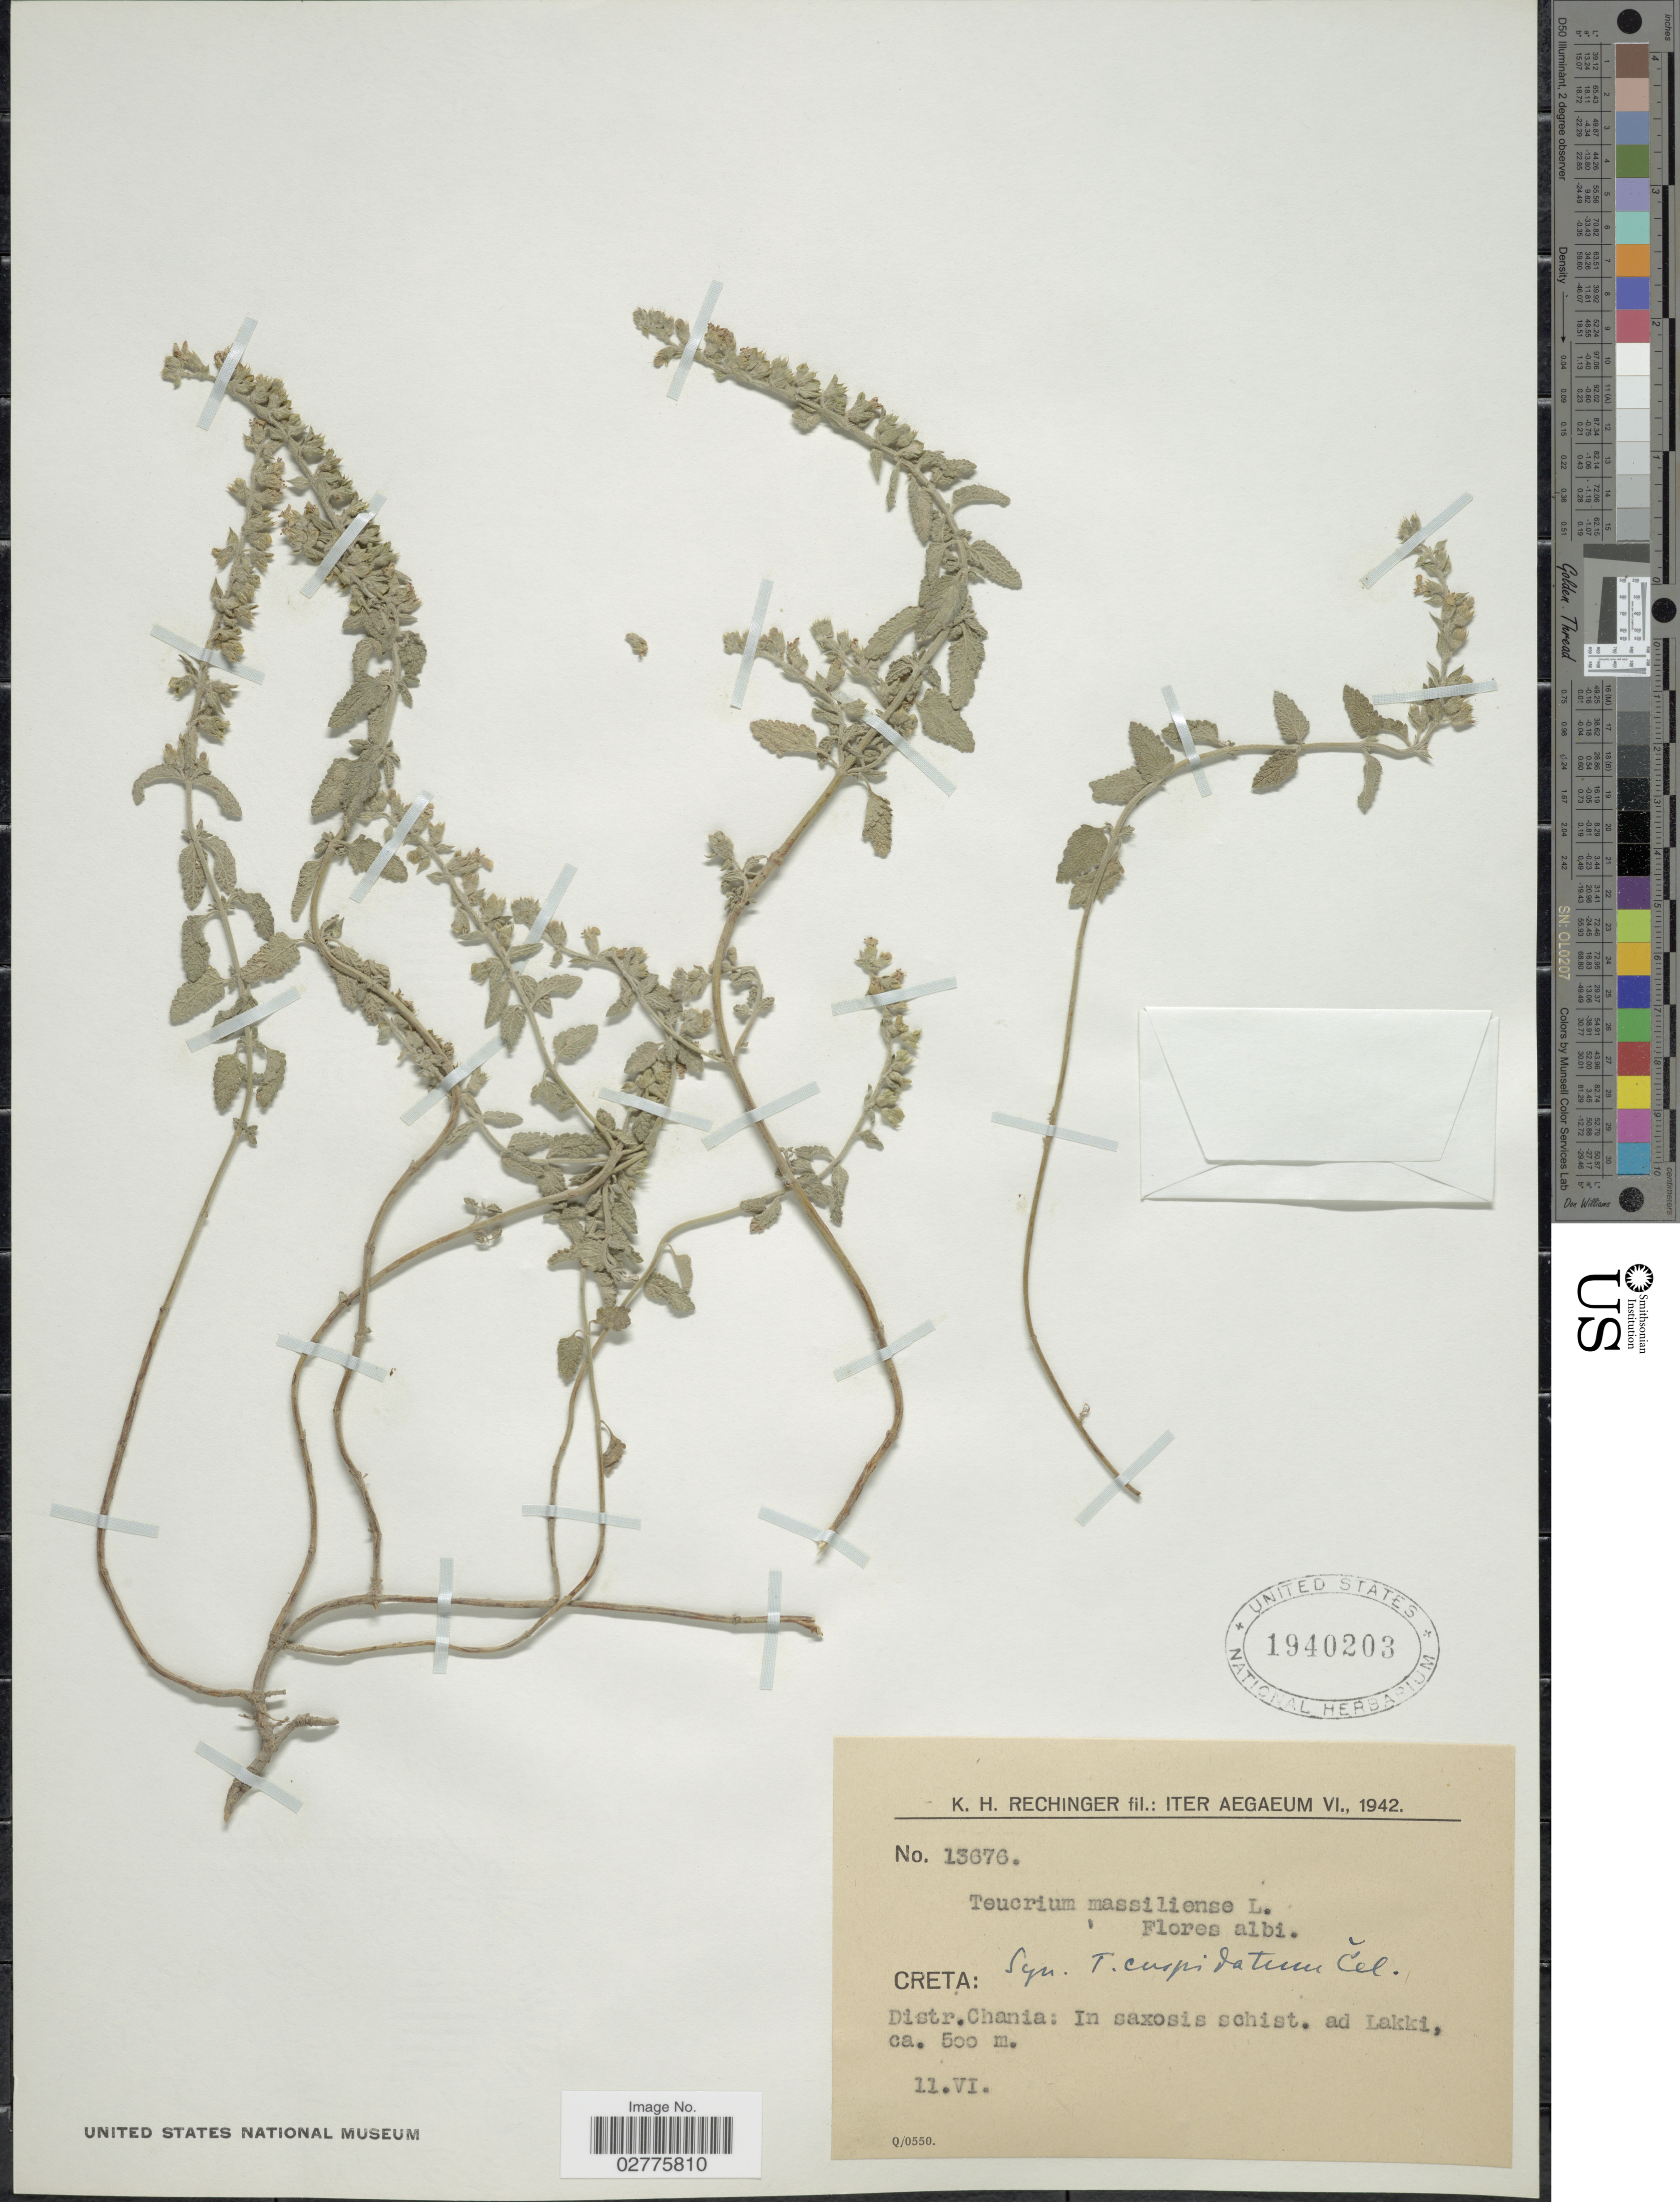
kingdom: Plantae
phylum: Tracheophyta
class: Magnoliopsida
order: Lamiales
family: Lamiaceae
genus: Teucrium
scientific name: Teucrium massiliense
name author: L.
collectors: K. H. Rechinger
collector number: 13676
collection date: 1942-06-11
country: Greece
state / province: Crete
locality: Aegaeum. Creta: Distr. Chania: In saxosis schist. ad Lakki.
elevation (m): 500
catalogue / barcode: US 1940203